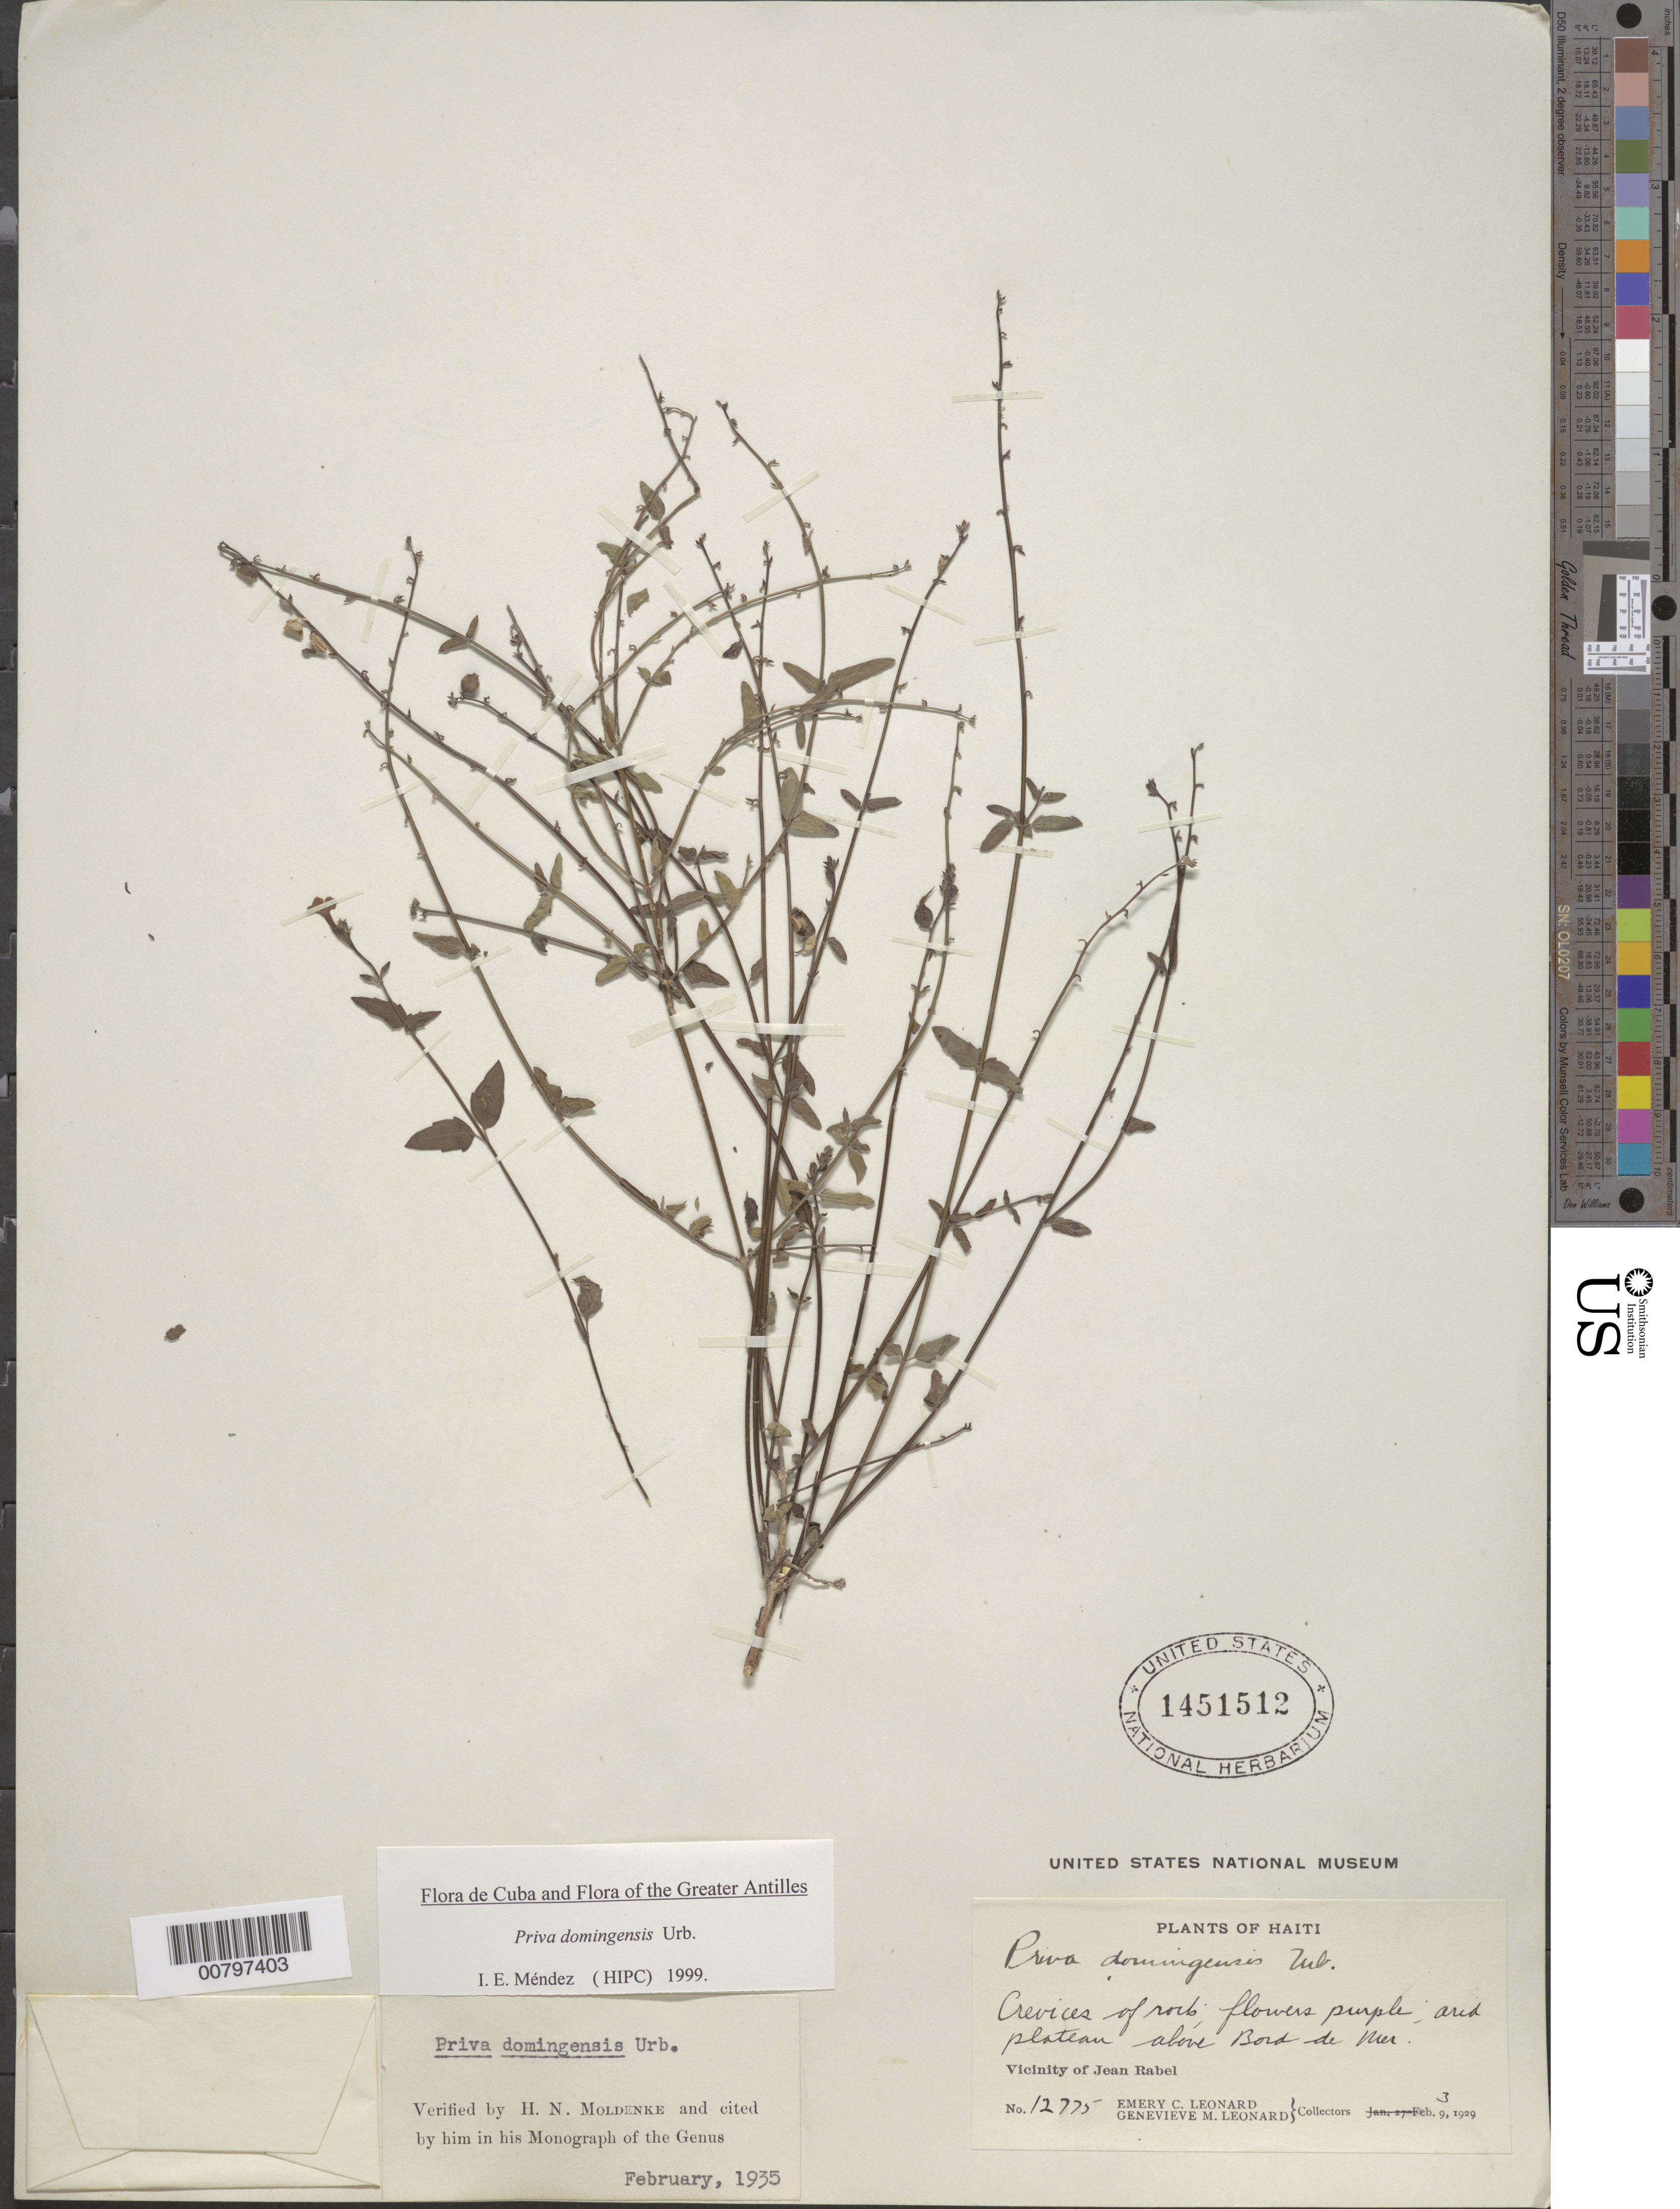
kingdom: Plantae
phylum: Tracheophyta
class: Magnoliopsida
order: Lamiales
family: Verbenaceae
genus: Priva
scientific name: Priva domingensis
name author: Urb.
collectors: E. C. Leonard & G. M. Leonard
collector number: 12775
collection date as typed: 03 Feb 1929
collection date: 1929-02-03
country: Haiti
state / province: Nord-Ouest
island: Hispaniola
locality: Vicinity of Jean-Rabel, on plateau above Bord de Mer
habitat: Cervices of rocks on arid plateau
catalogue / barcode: US 1451512